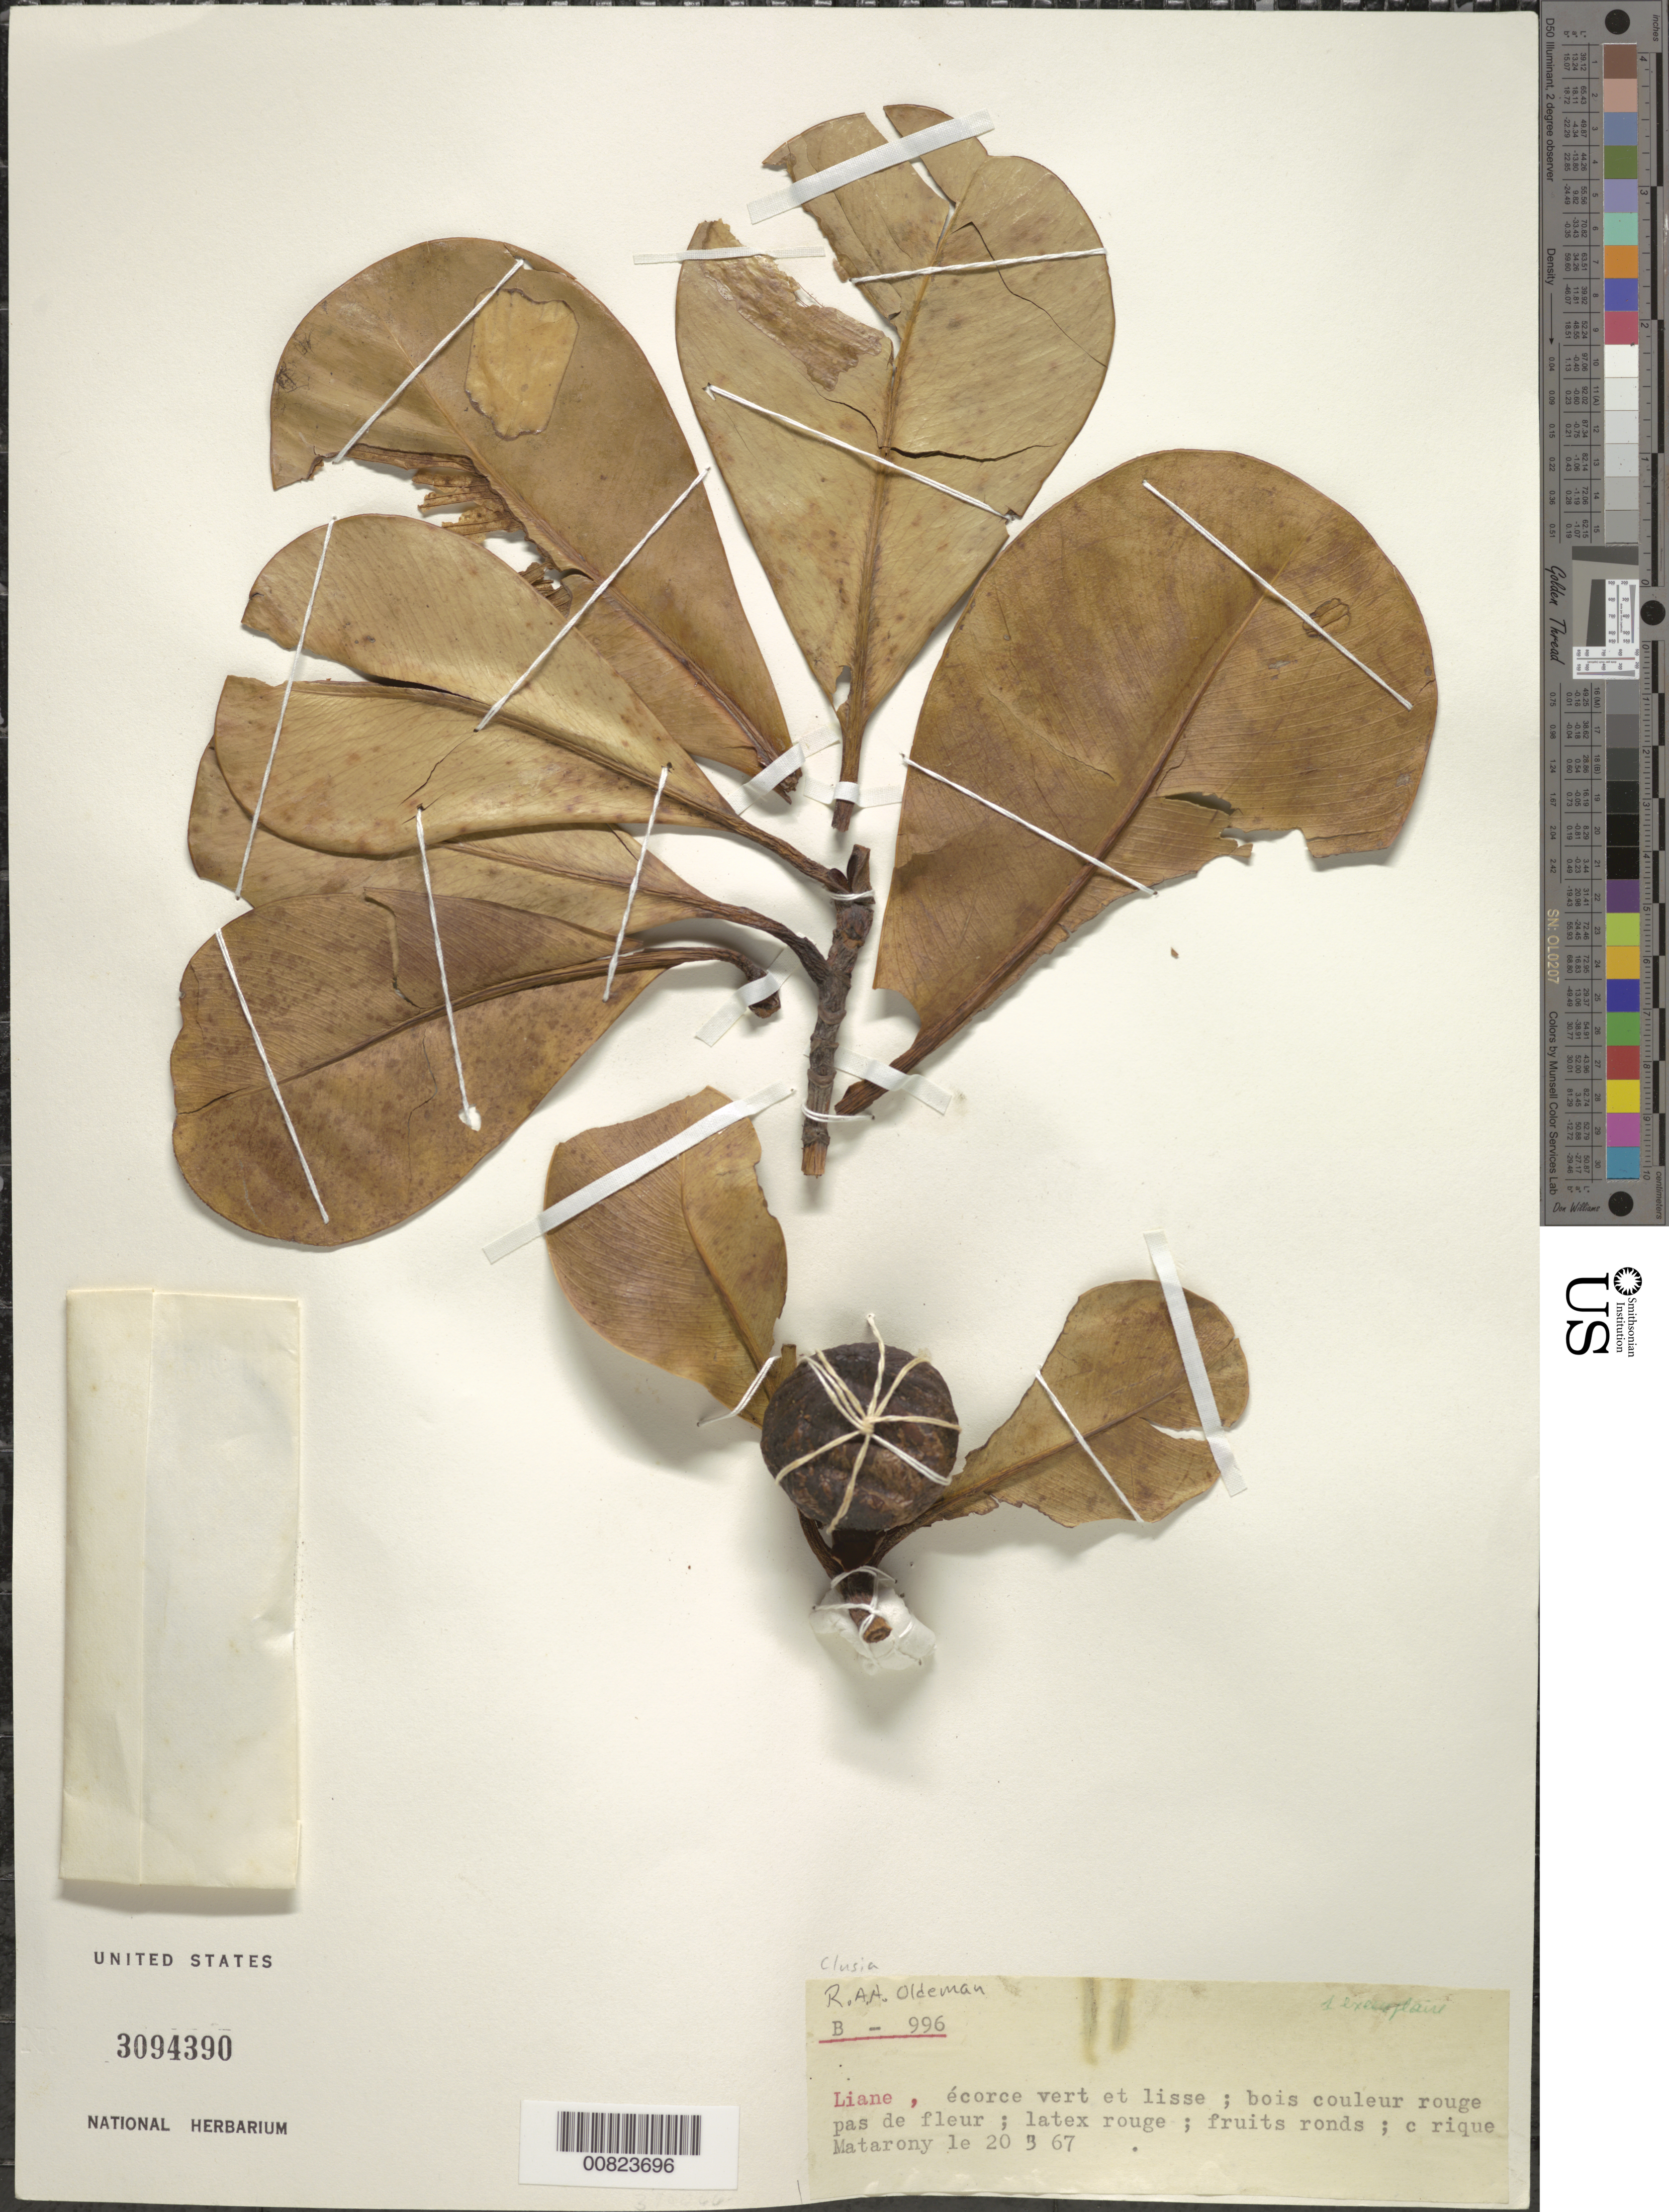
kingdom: Plantae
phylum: Tracheophyta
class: Magnoliopsida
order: Malpighiales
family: Clusiaceae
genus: Clusia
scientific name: Clusia sp.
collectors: R. Oldeman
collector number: B 996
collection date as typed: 20-Mar-67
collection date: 1967-03-20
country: French Guiana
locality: Crique Matarony, basse Approuague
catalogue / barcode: US 3094390